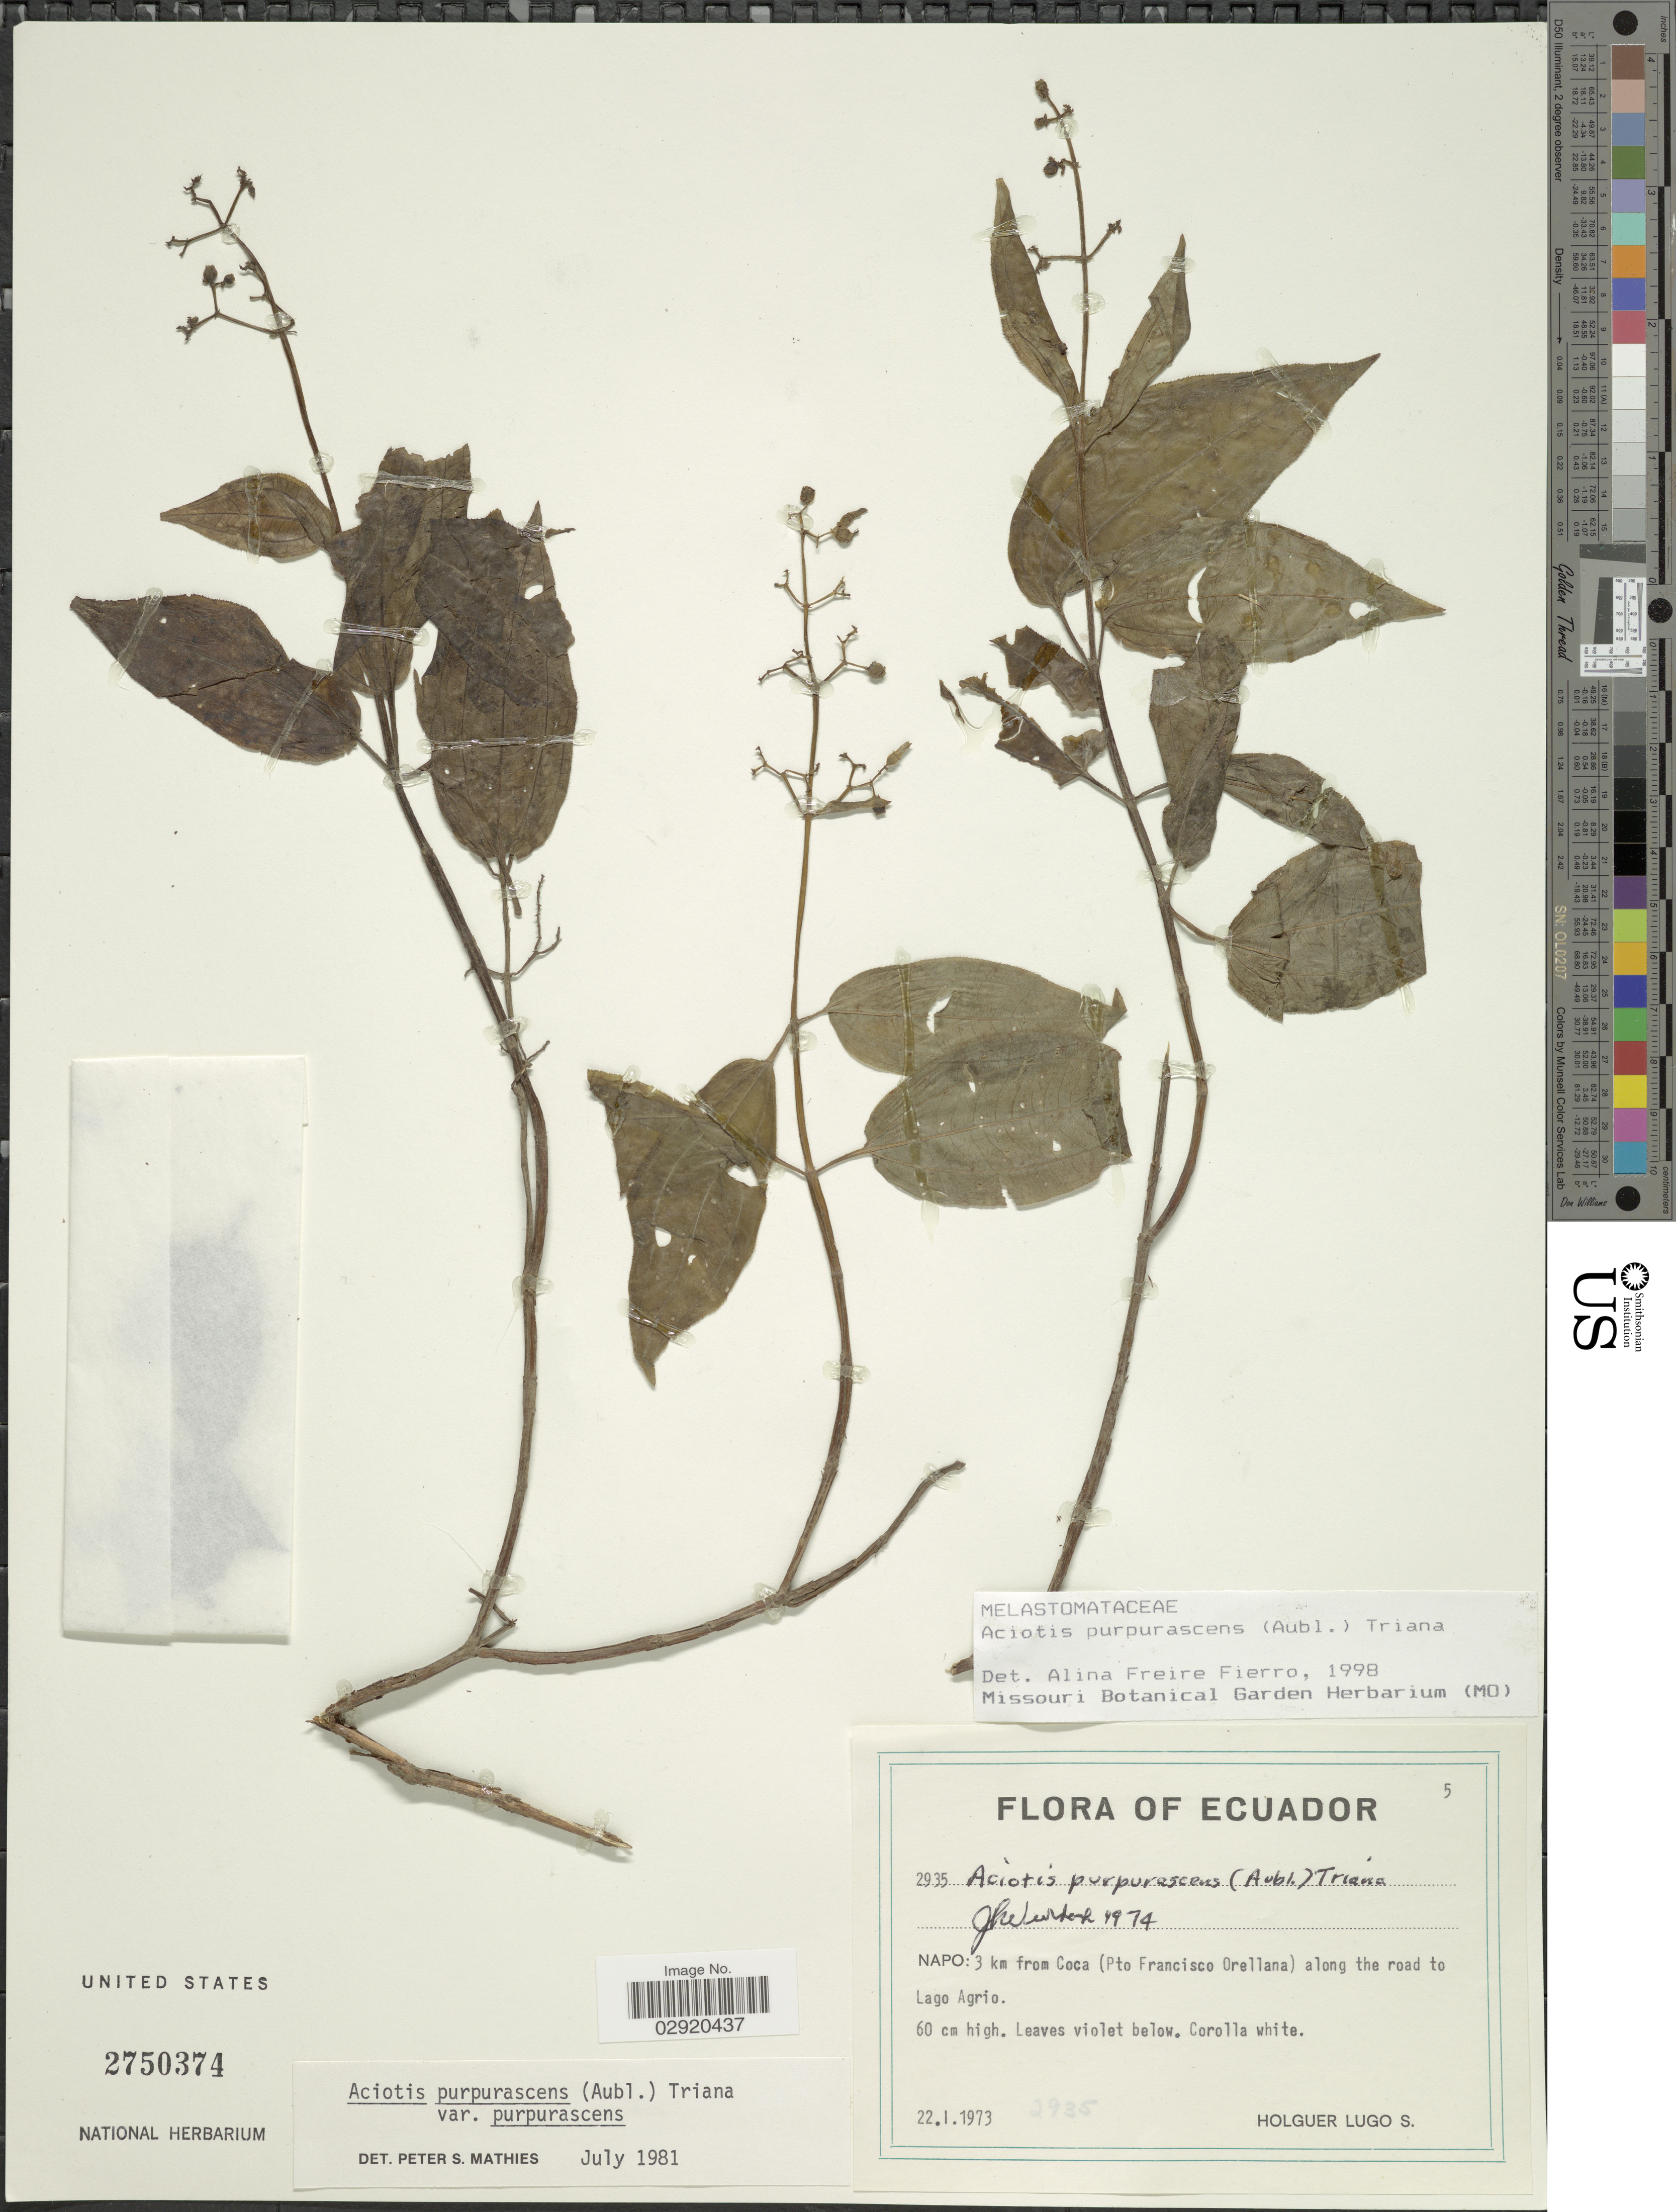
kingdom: Plantae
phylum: Tracheophyta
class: Magnoliopsida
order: Myrtales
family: Melastomataceae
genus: Aciotis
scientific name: Aciotis purpurascens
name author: (Aubl.) Triana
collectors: H. Lugo S.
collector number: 2935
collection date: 1973-01-22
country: Ecuador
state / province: Napo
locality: Napo: 3 km from Coca (Pto Francisco Orellana) along the road to Lago Agrio.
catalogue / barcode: US 2750374